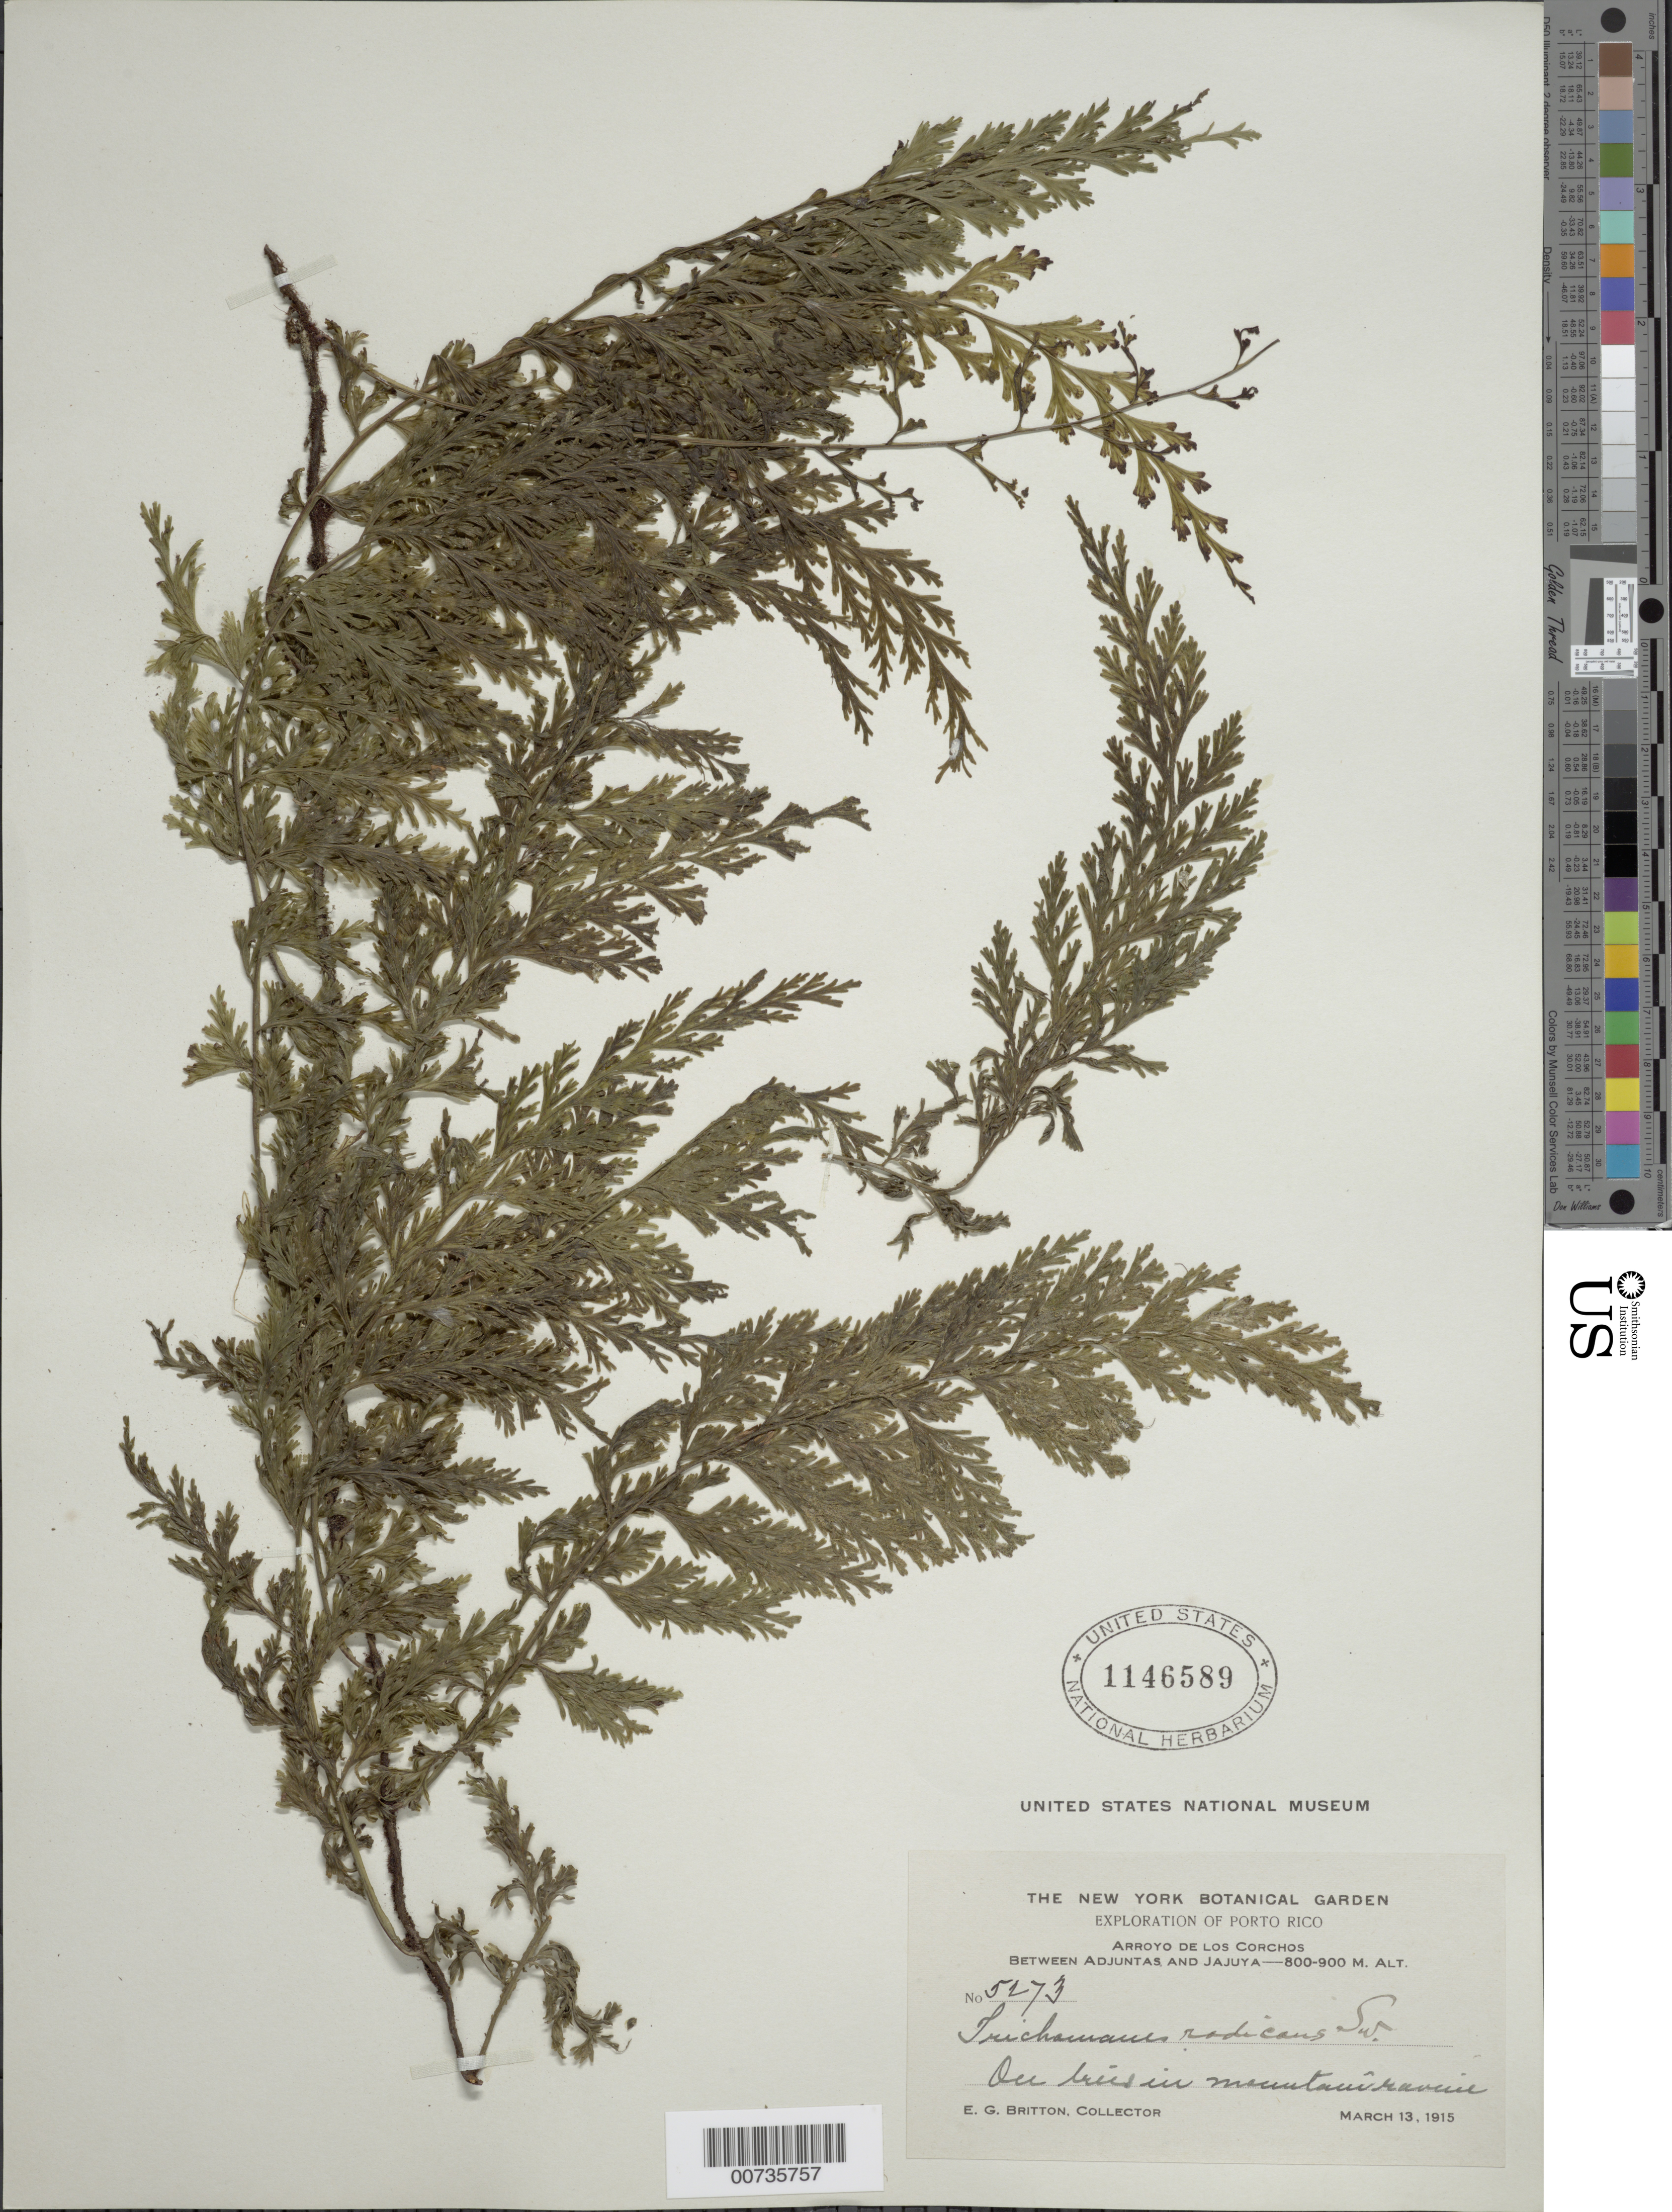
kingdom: Plantae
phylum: Tracheophyta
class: Polypodiopsida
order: Hymenophyllales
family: Hymenophyllaceae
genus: Vandenboschia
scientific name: Vandenboschia radicans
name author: (Sw.) Copel.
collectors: E. G. Britton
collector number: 5273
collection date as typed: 13 Mar 1915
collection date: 1915-03-13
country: Puerto Rico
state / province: Adjuntas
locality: Arroyo de los Corchos, btw Adjuntas and Jajuya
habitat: On trees in mountain ravine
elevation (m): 800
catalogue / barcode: US 1146589